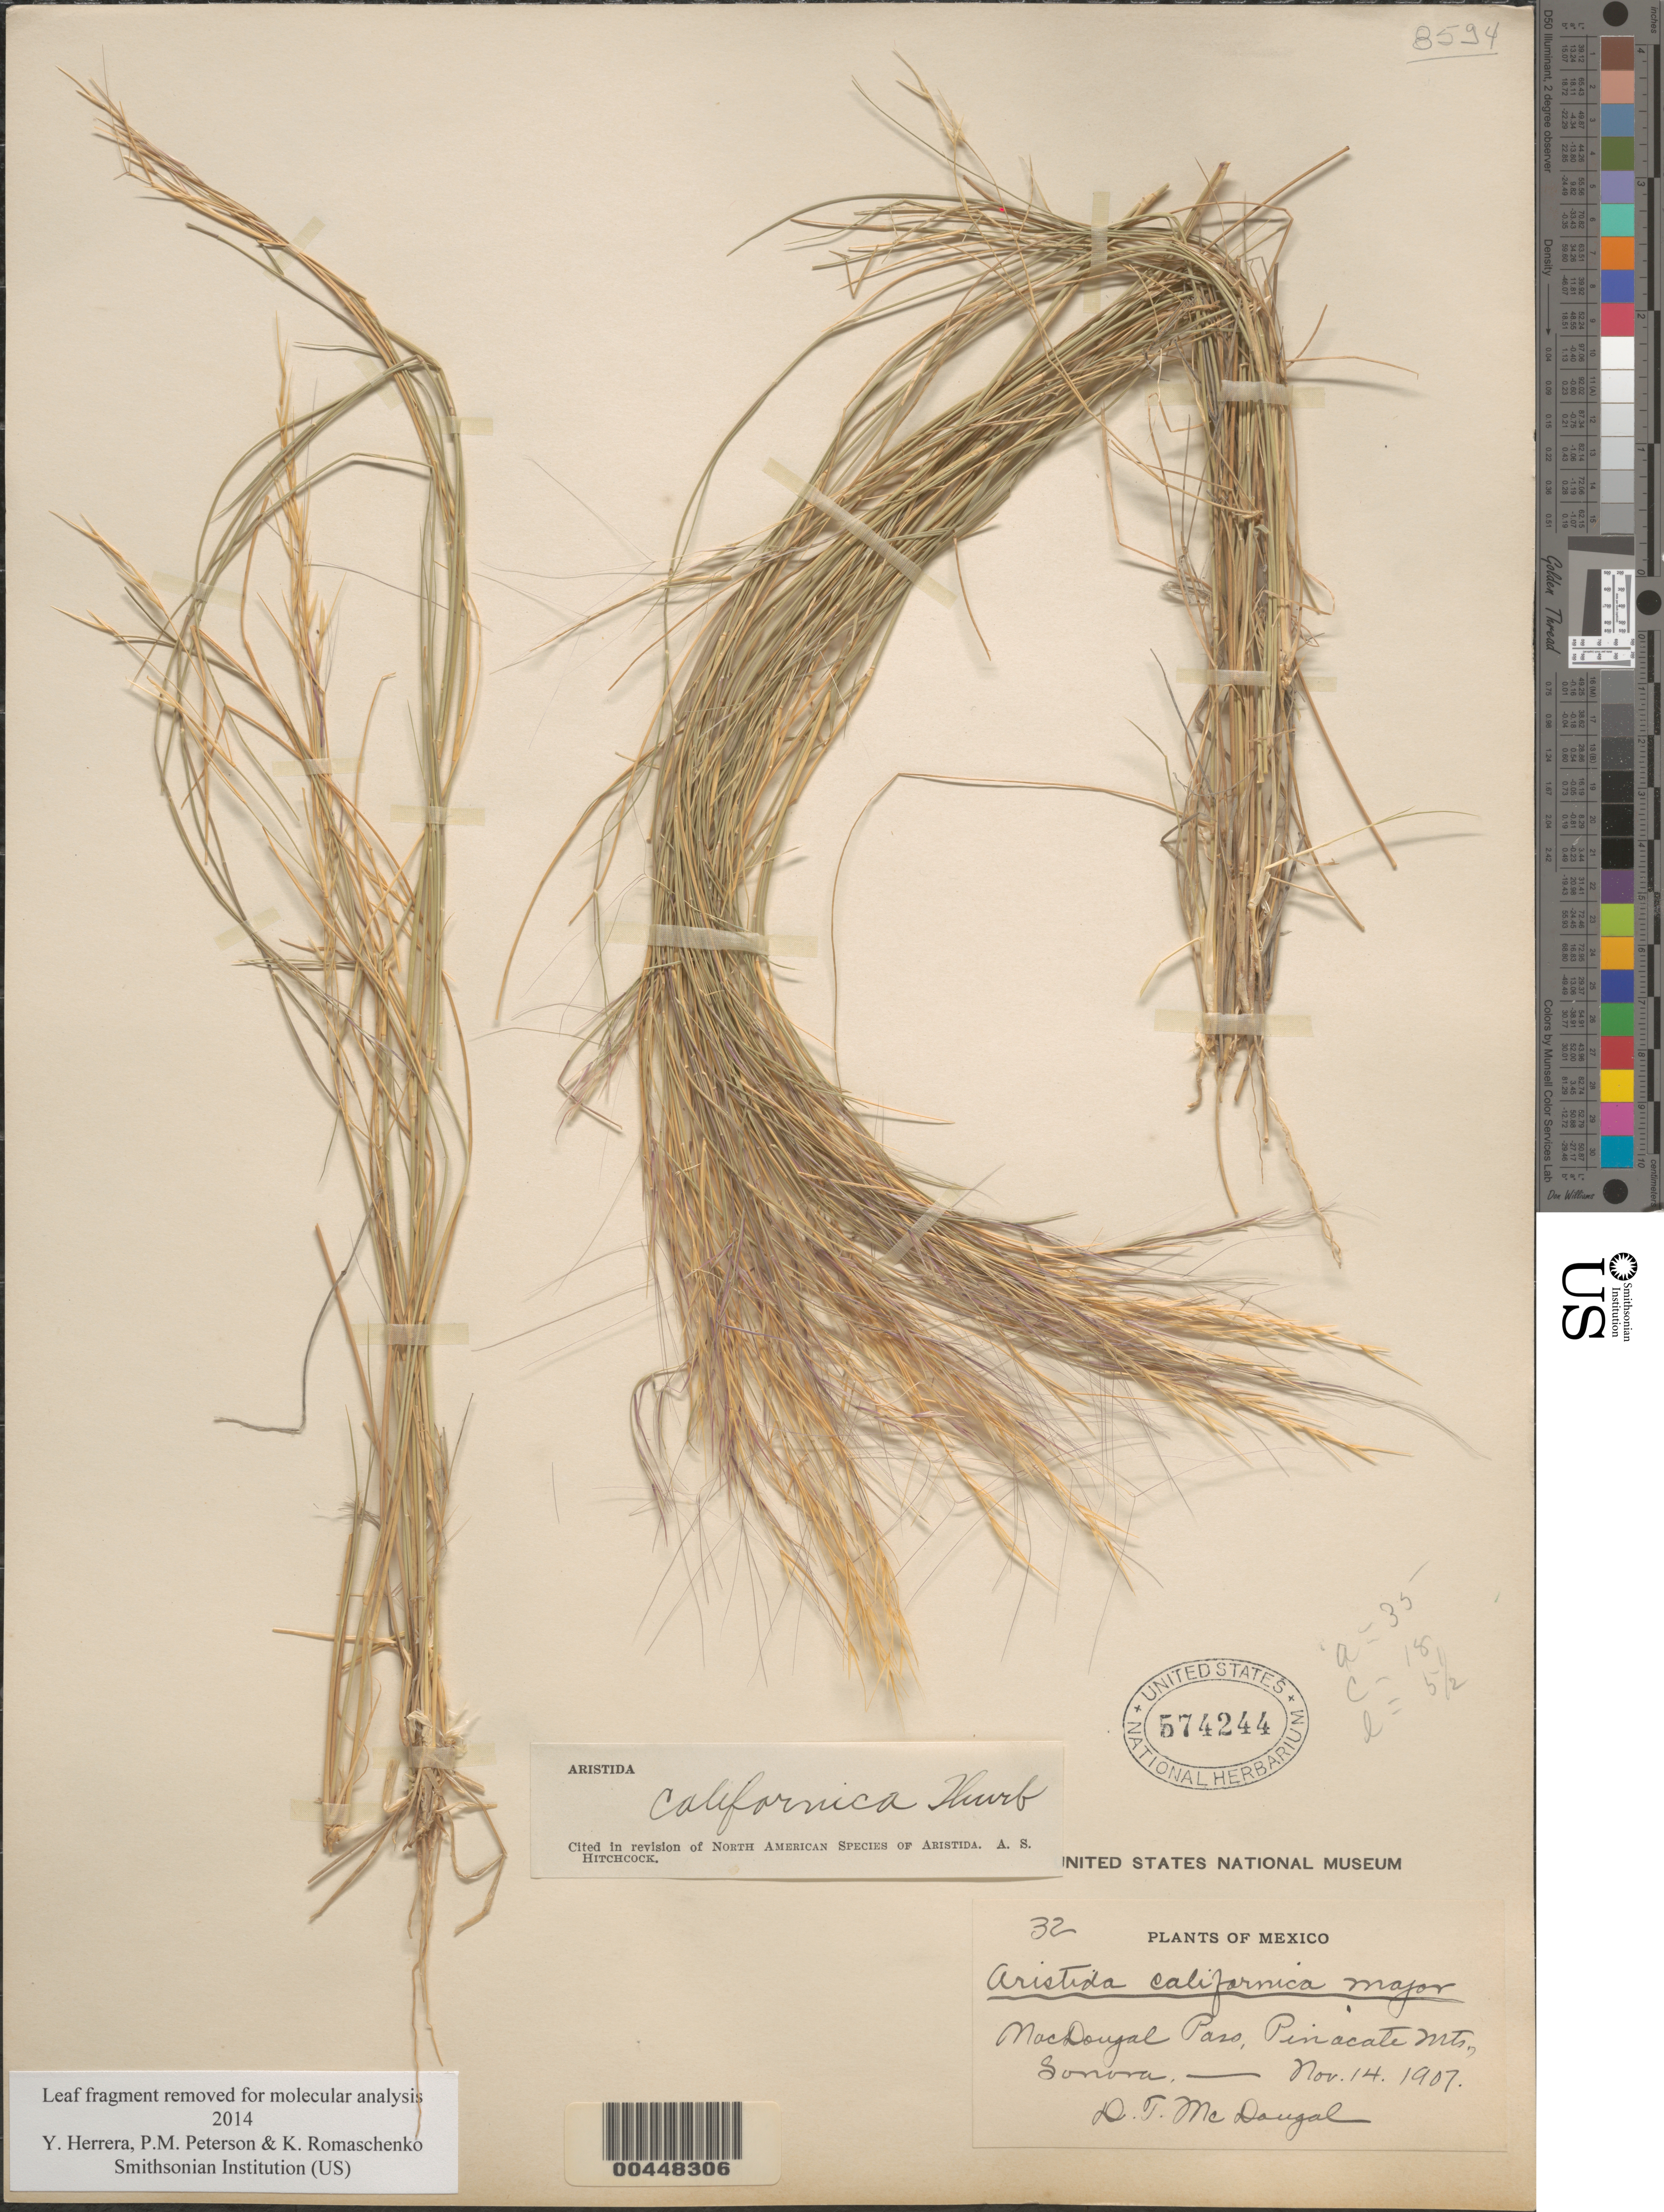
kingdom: Plantae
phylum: Tracheophyta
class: Liliopsida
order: Poales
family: Poaceae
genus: Aristida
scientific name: Aristida californica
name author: Thurb. in S. Watson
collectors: D. McDougal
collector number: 32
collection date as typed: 14 Nov 1907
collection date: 1907-11-14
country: Mexico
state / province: Sonora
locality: McDougal Paso, Pinacate Mts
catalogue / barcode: US 574244